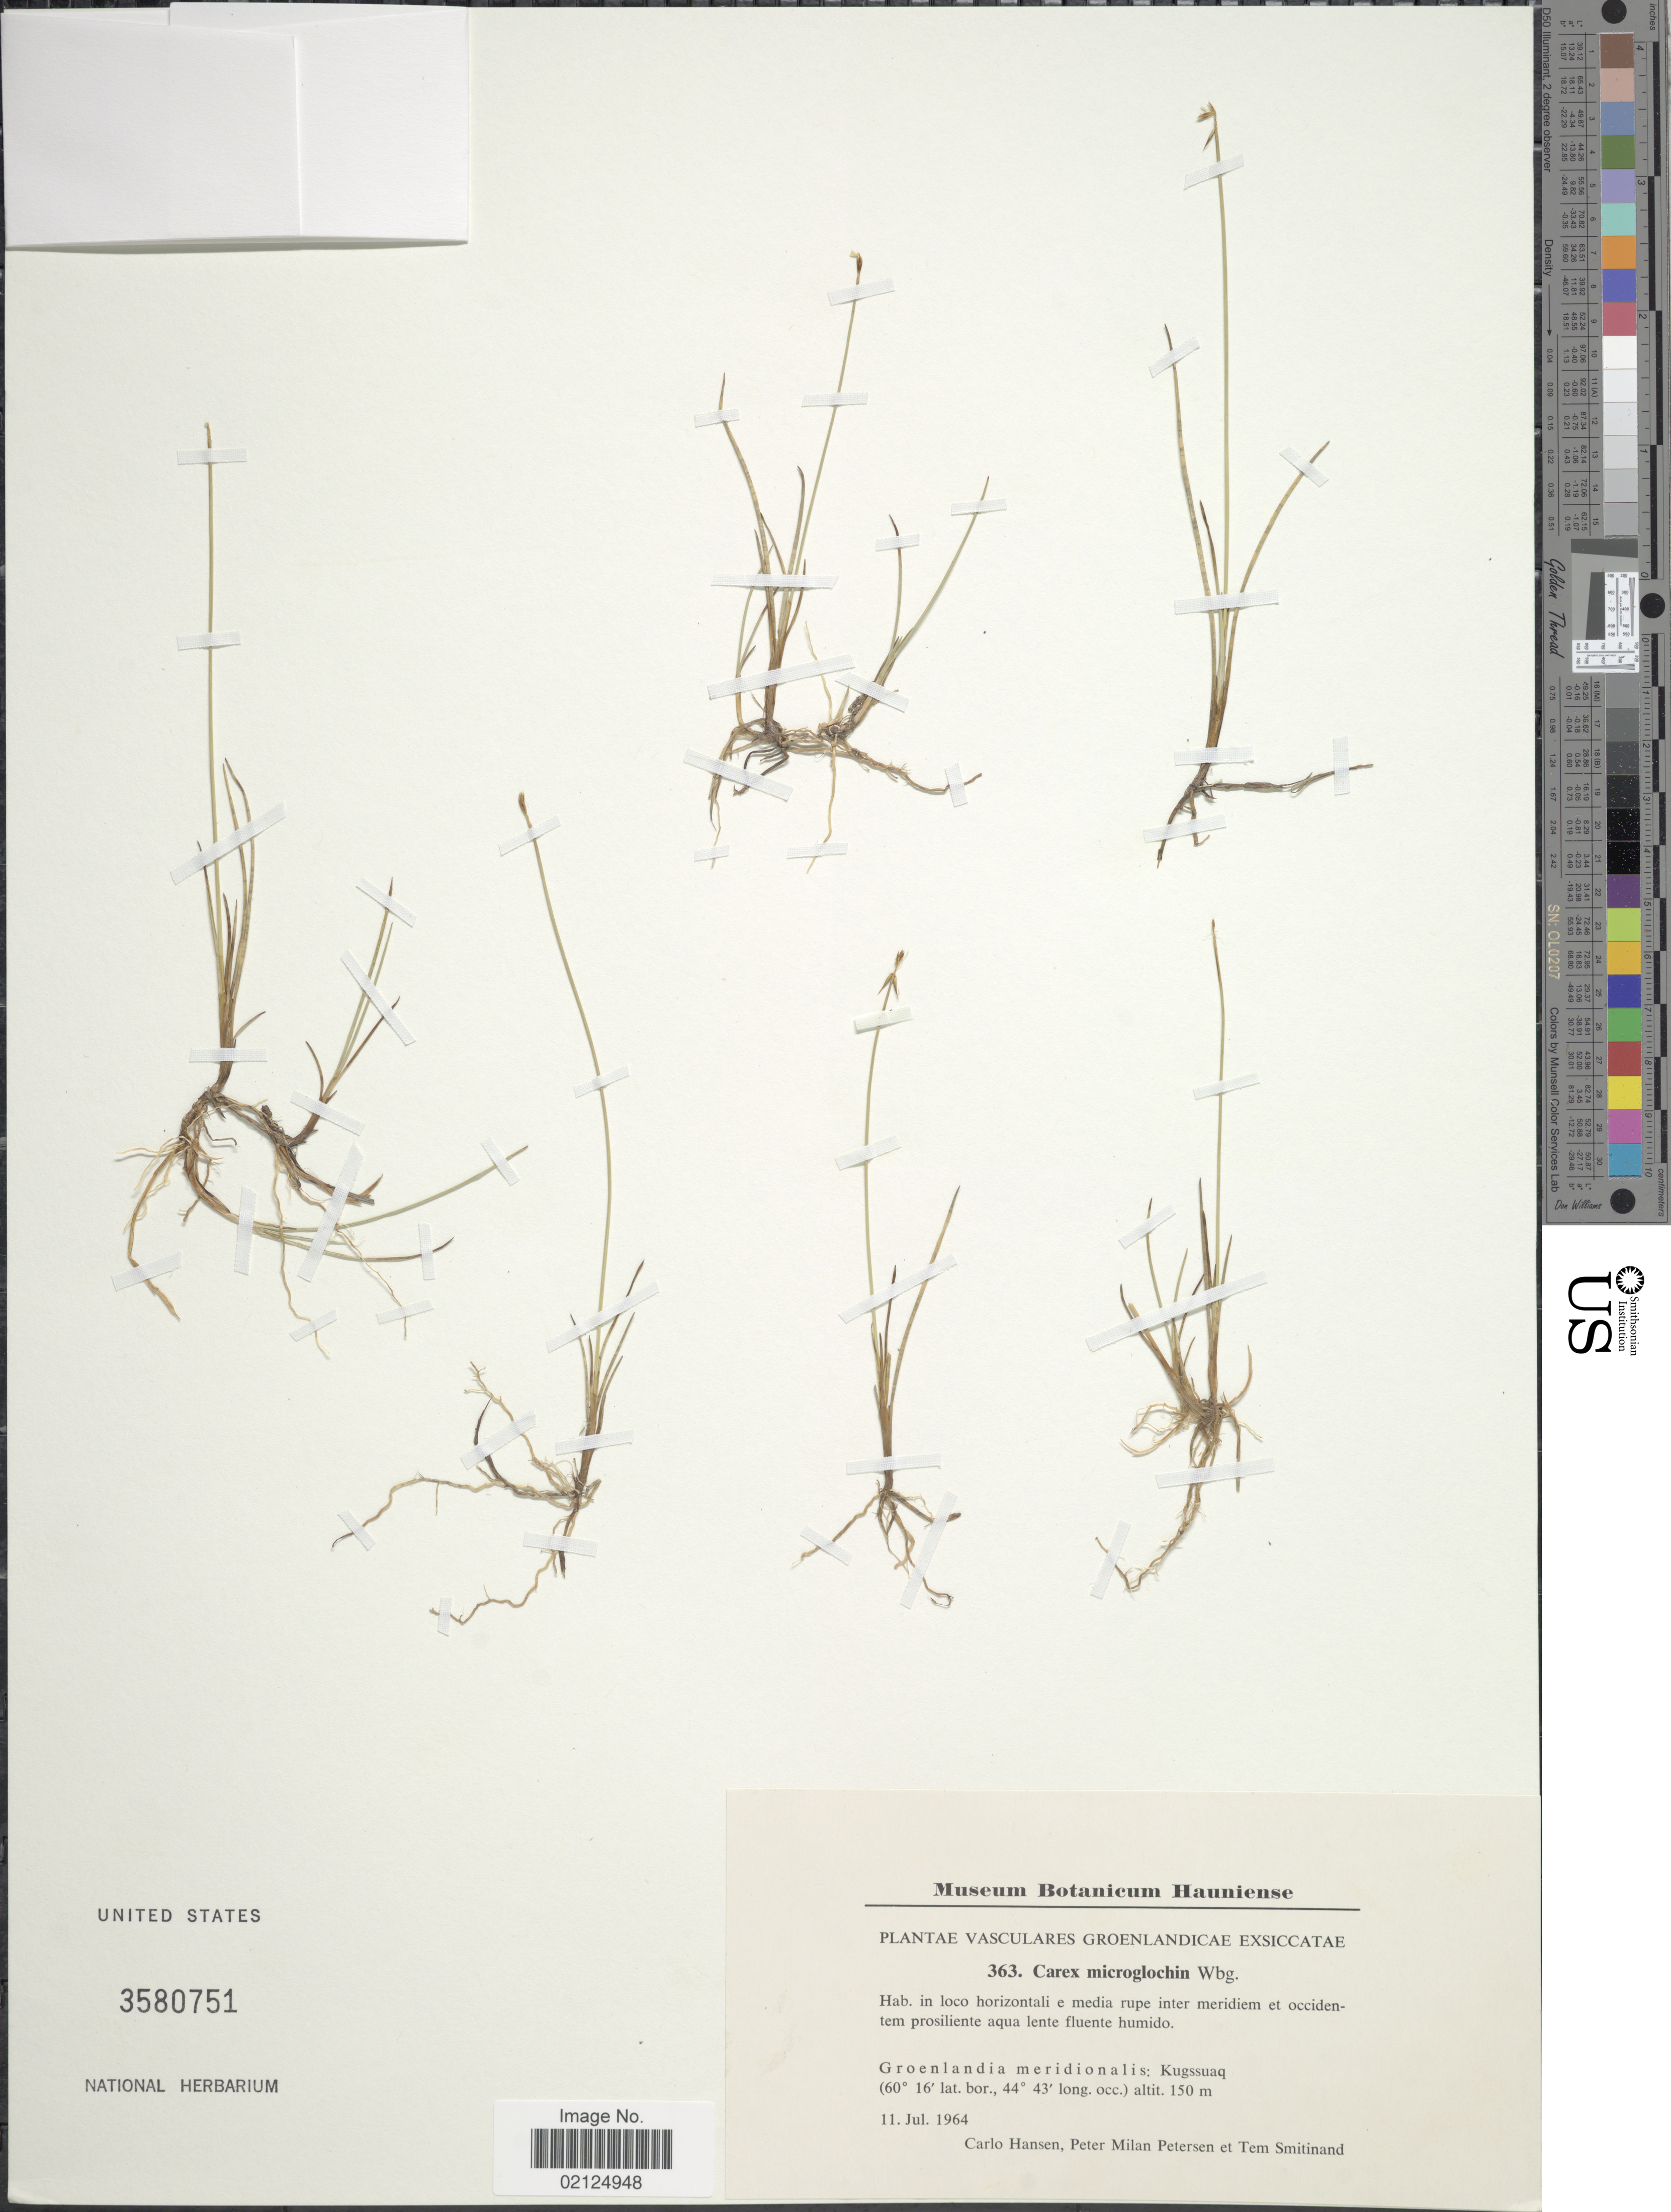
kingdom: Plantae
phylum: Tracheophyta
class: Liliopsida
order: Poales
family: Cyperaceae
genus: Carex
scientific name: Carex microglochin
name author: Wahlenb.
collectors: C. Hansen, P. Petersen & T. Smitinand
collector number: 363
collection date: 1964-07-11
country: Greenland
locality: Groenlandia meridionalis: Kugssuaq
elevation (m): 150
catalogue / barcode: US 3580751